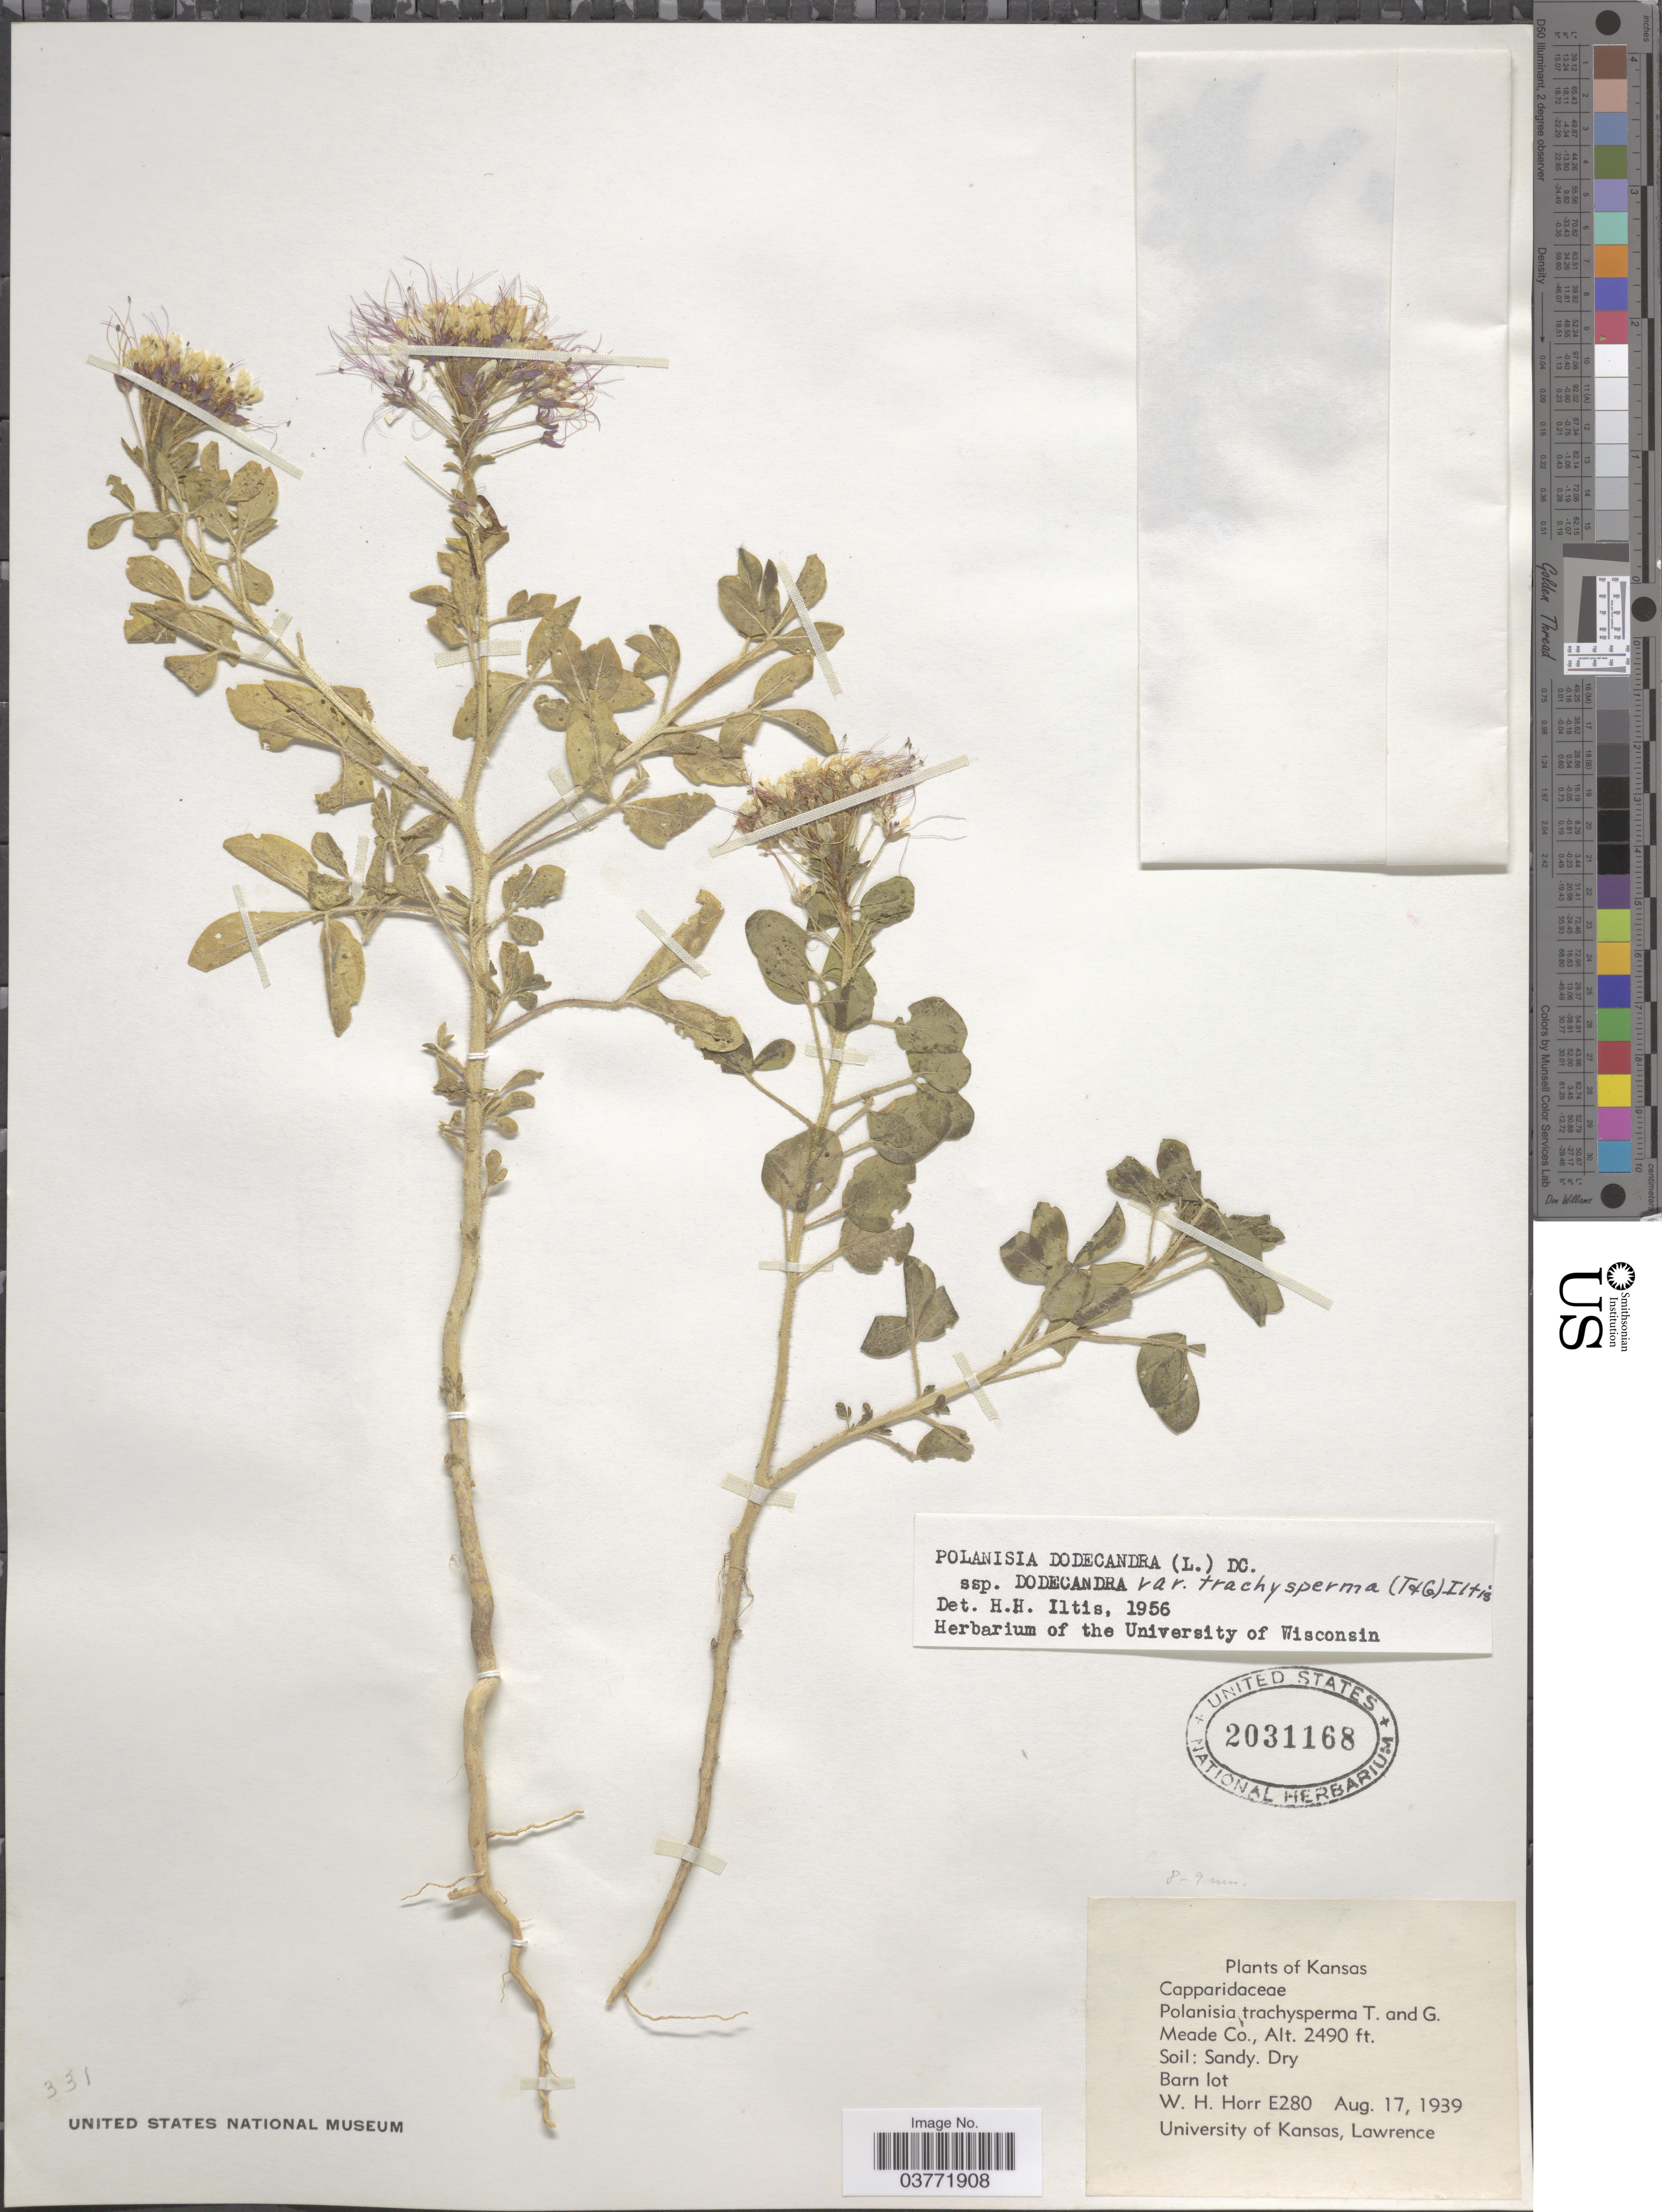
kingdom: Plantae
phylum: Tracheophyta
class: Magnoliopsida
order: Brassicales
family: Cleomaceae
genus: Polanisia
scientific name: Polanisia trachysperma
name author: Torr. & A. Gray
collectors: W. H. Horr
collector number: E280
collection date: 1939-08-17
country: United States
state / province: Kansas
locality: Meade Co. Sandy. Dry Barn lot.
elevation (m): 759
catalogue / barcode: US 2031168